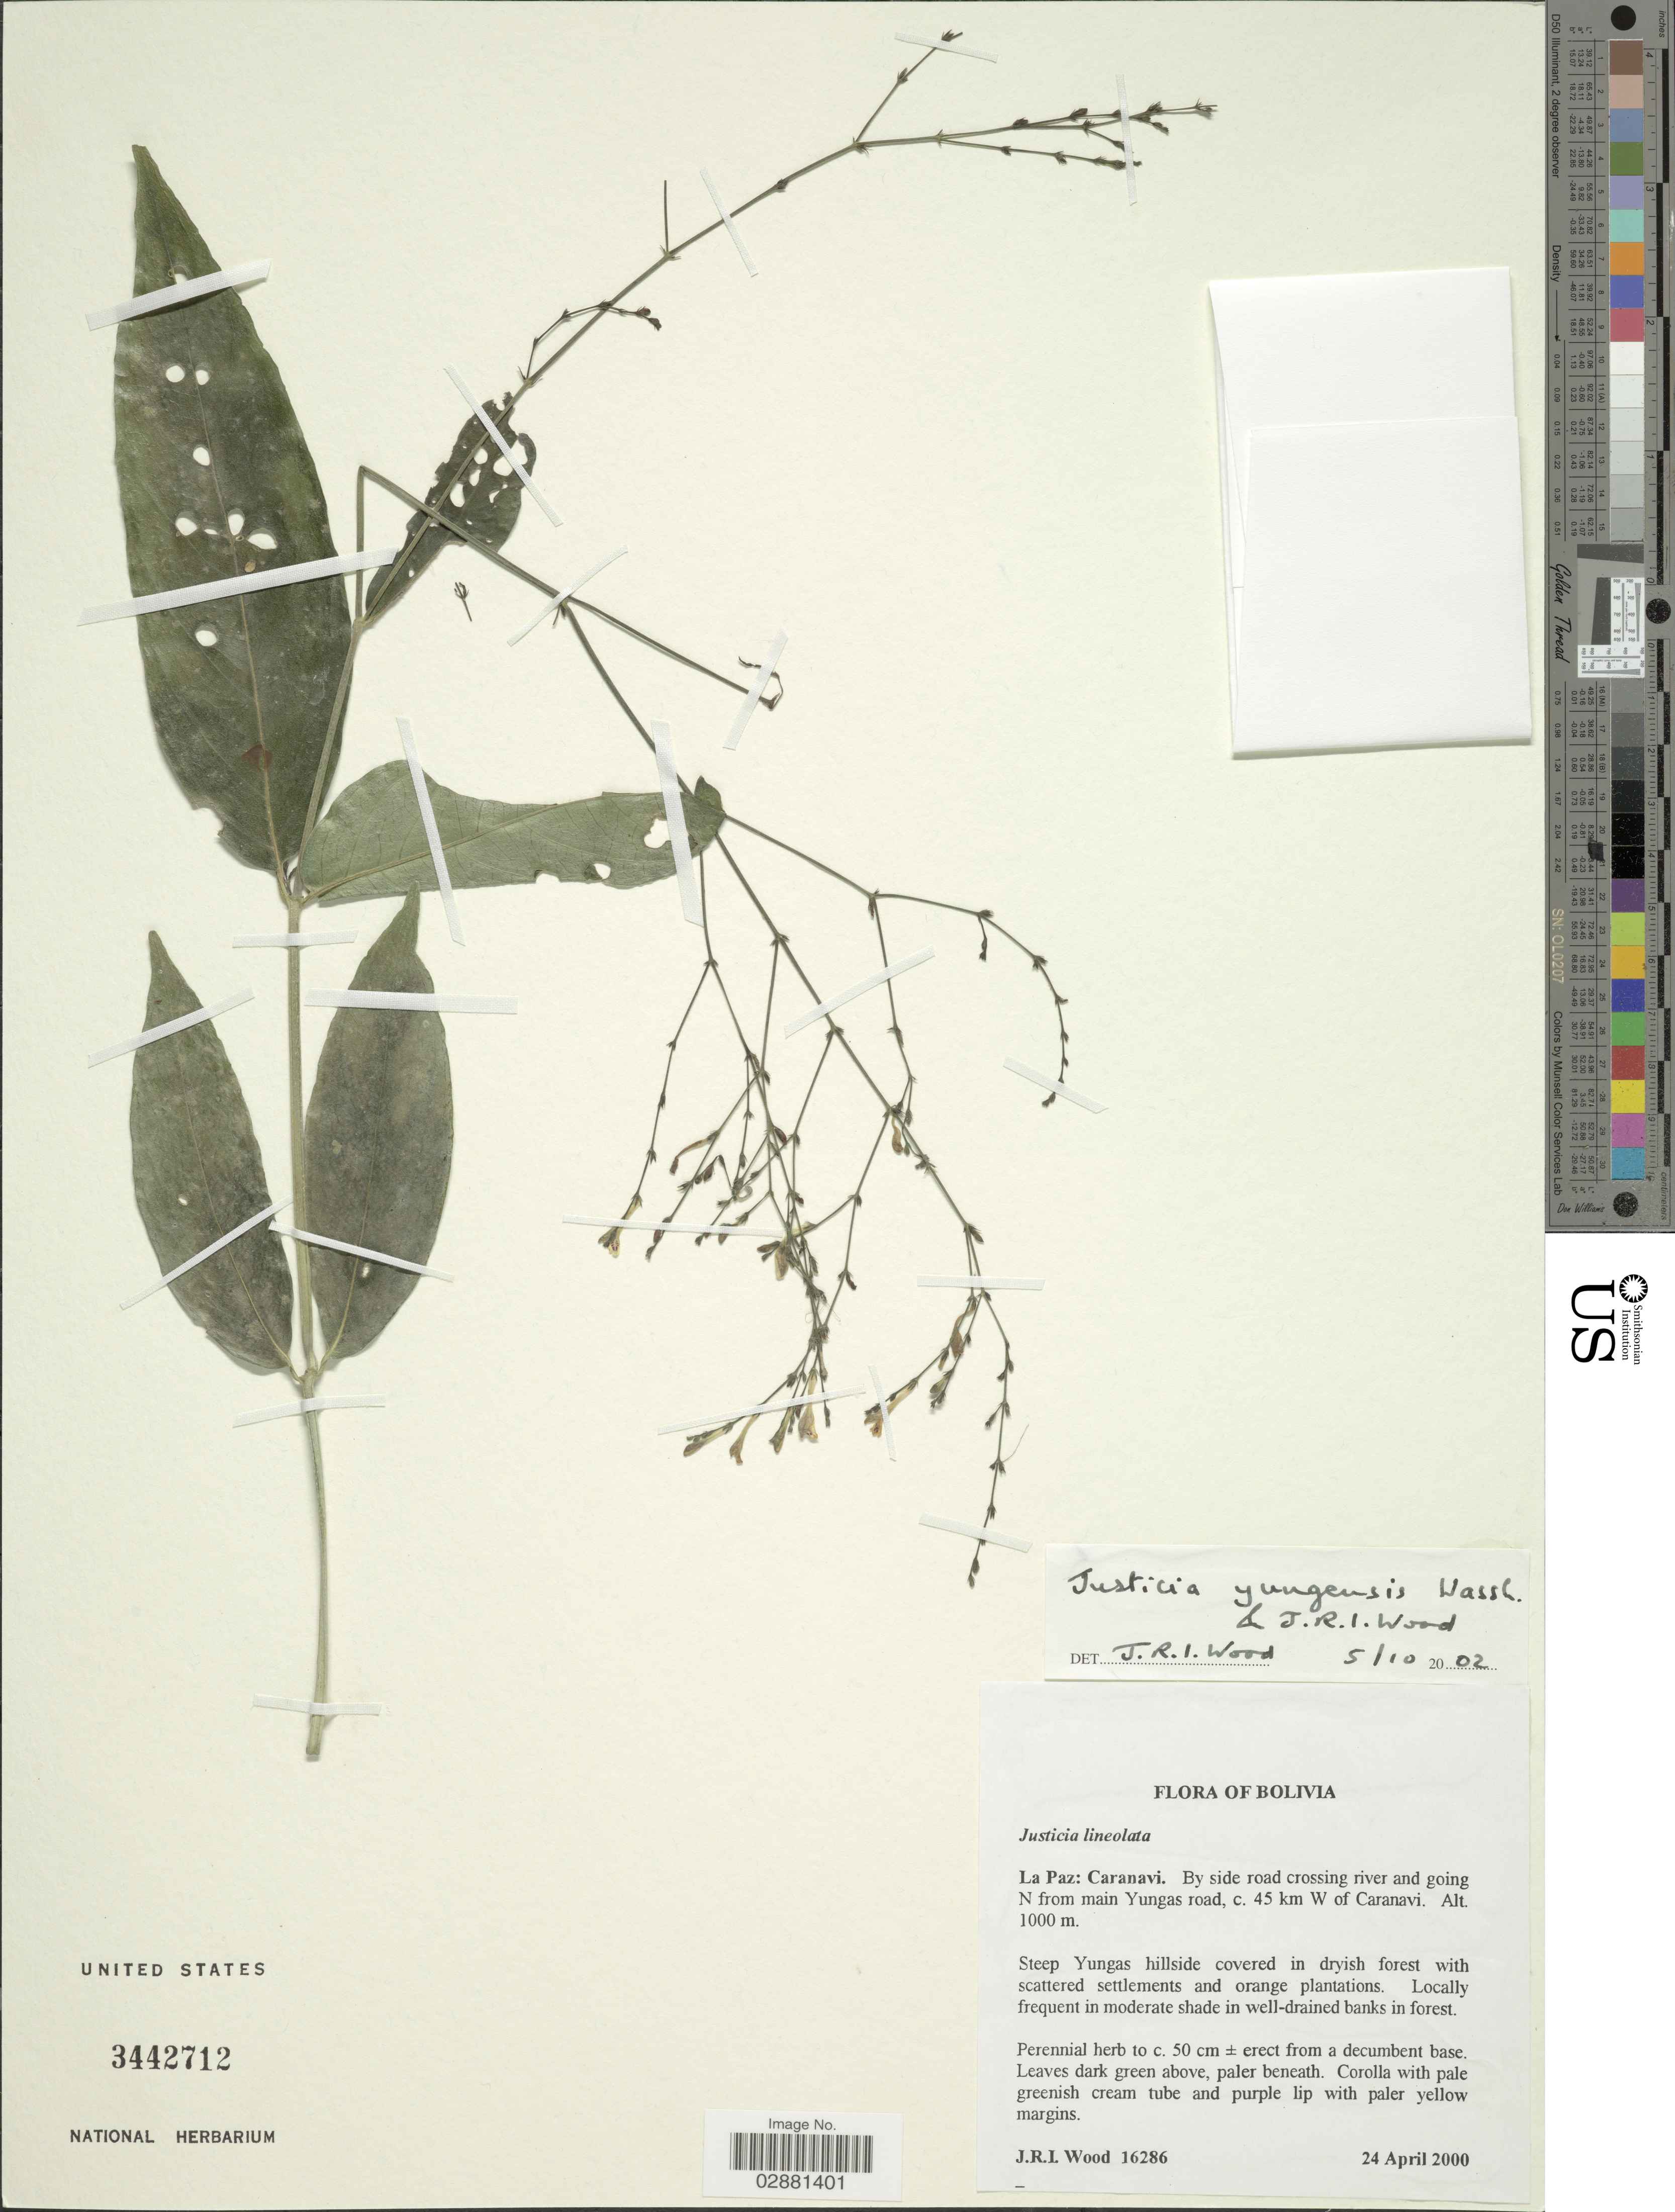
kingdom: Plantae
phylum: Tracheophyta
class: Magnoliopsida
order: Lamiales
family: Acanthaceae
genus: Justicia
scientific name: Justicia yungensis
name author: Wassh. & J.R.I. Wood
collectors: J. R. I. Wood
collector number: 16286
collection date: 2000-04-24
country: Bolivia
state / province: La Paz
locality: Caranavi, By side road crossing river and going N from main Yungas road, c. 45 km W of Caranavi.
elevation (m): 1000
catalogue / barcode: US 3442712